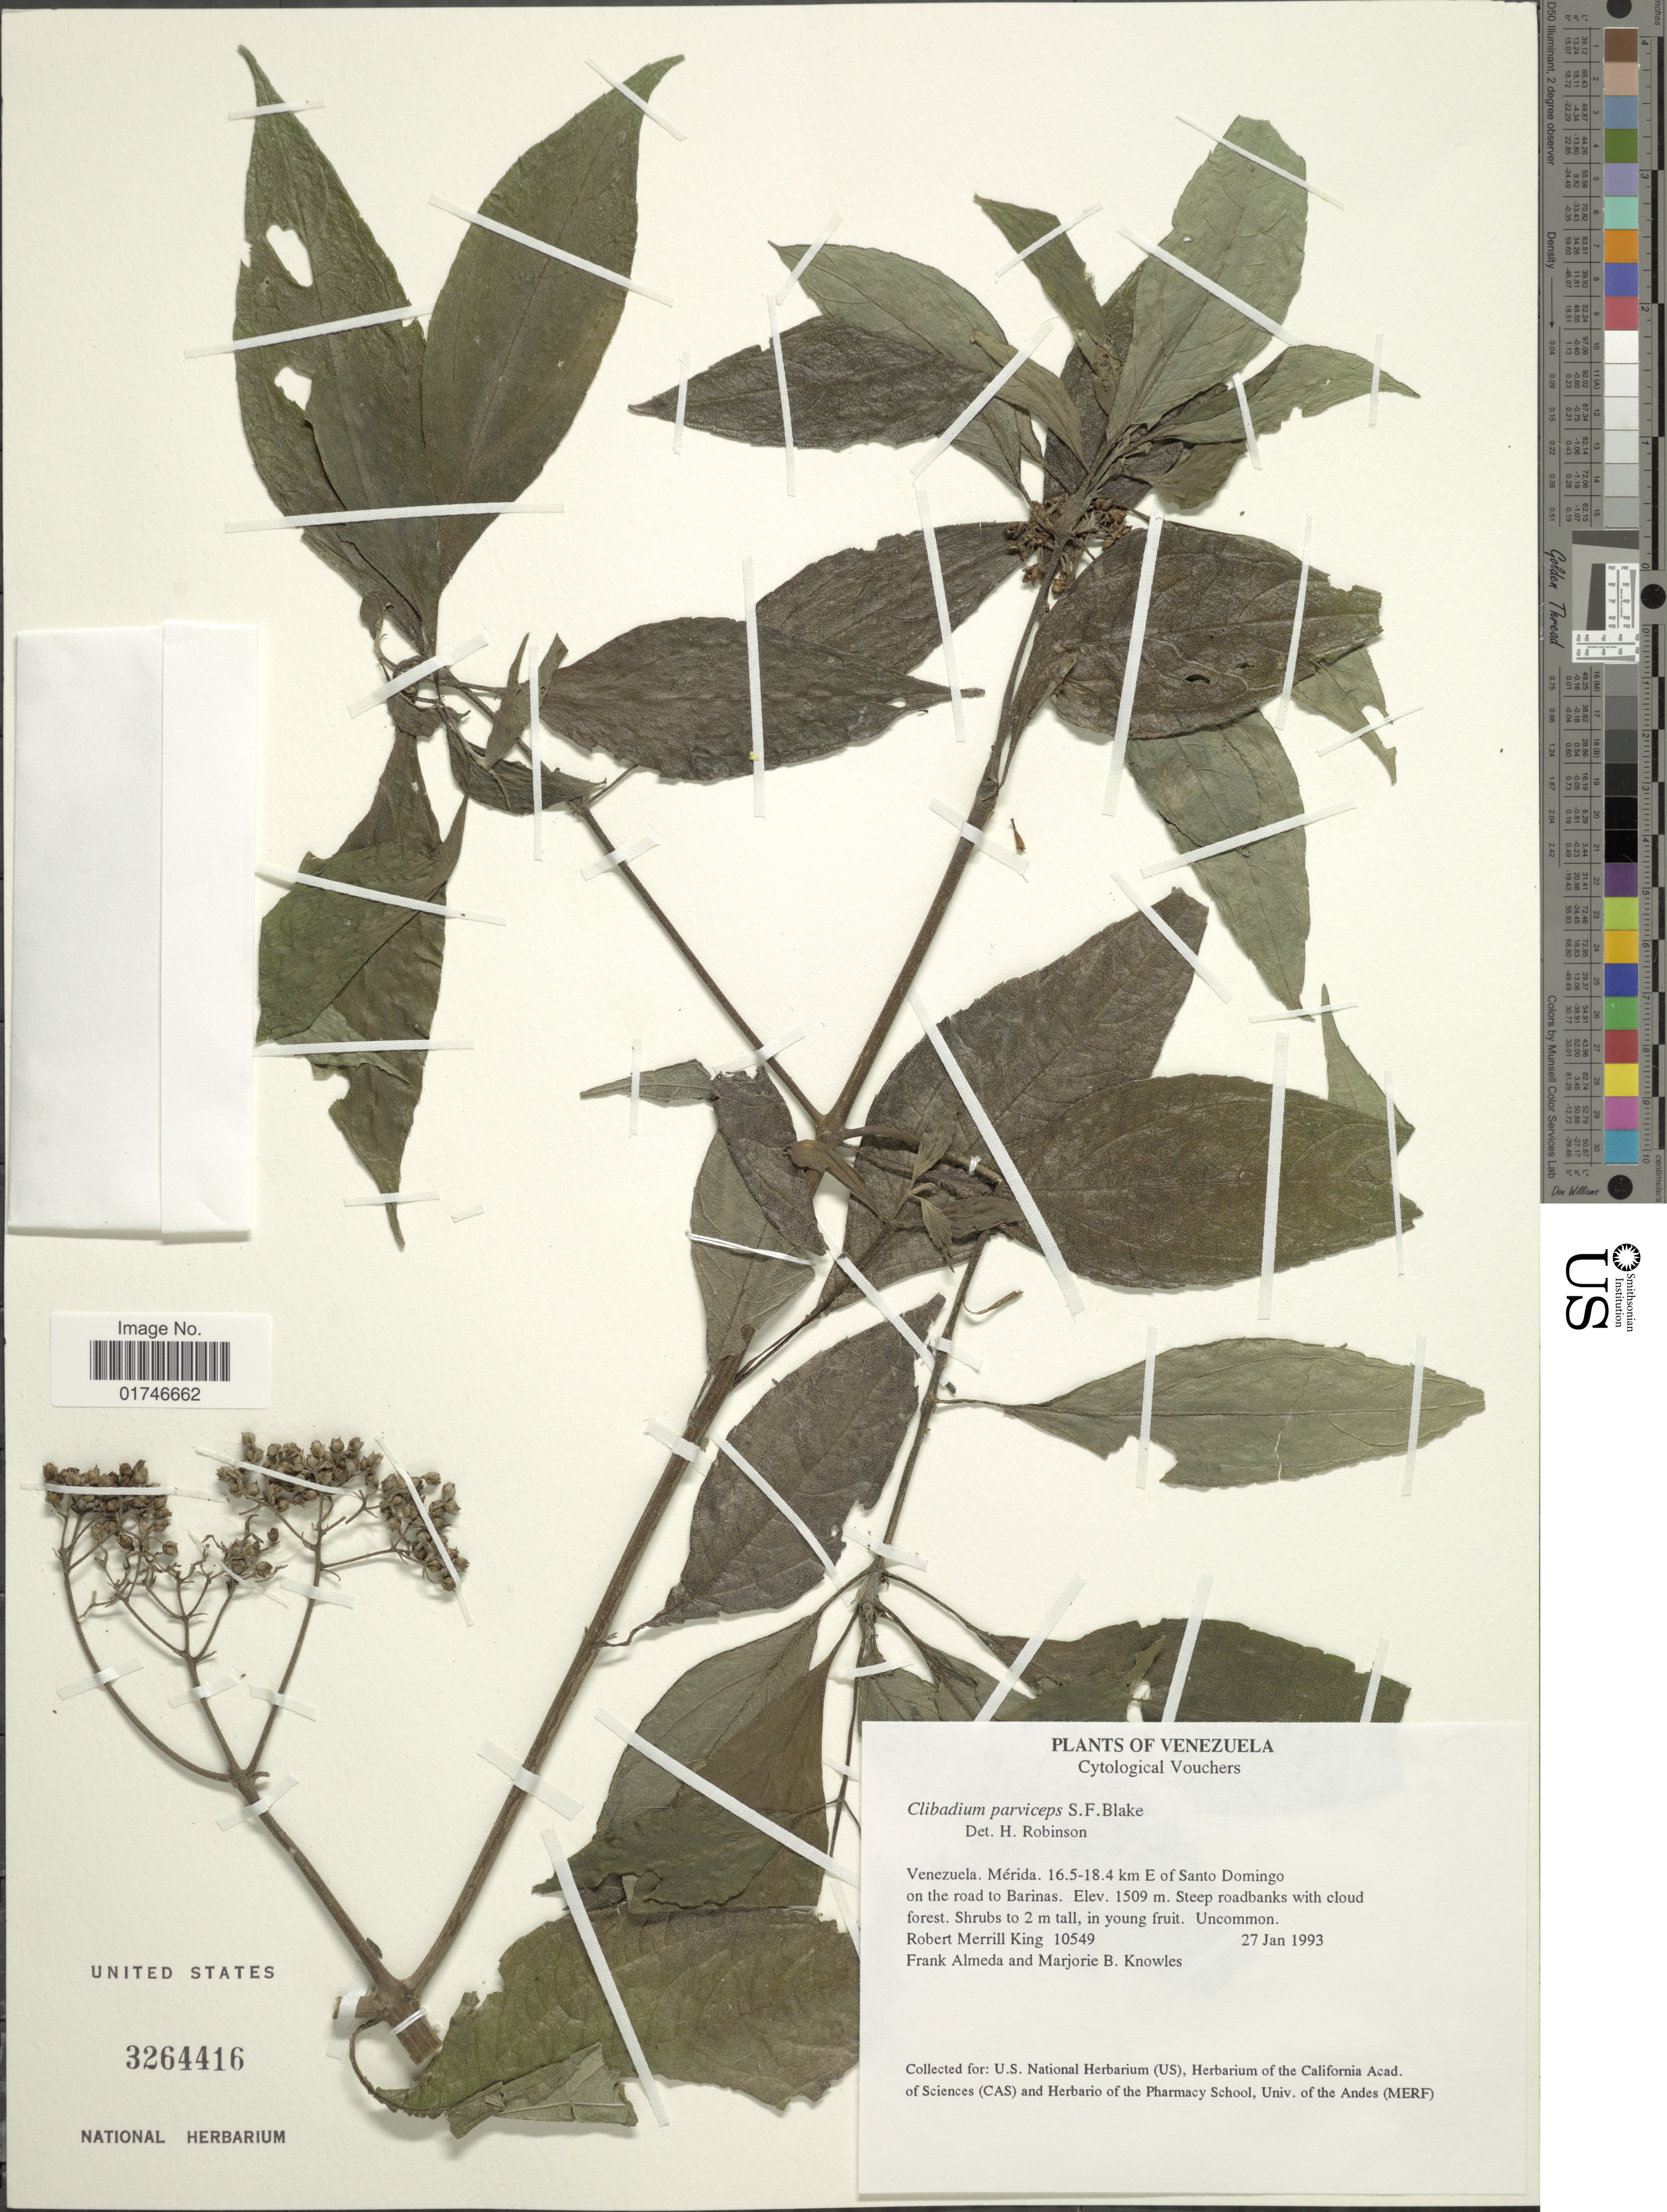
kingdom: Plantae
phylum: Tracheophyta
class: Magnoliopsida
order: Asterales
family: Asteraceae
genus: Clibadium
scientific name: Clibadium parviceps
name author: S.F. Blake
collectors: R. M. King, F. Almeda & M. B. Knowles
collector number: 10549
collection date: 1993-01-27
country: Venezuela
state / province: Mérida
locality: Venezuela. Mérida. 16.5-18.4 km E of Santo Domingo on the road to Barinas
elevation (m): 1509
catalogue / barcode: US 3264416